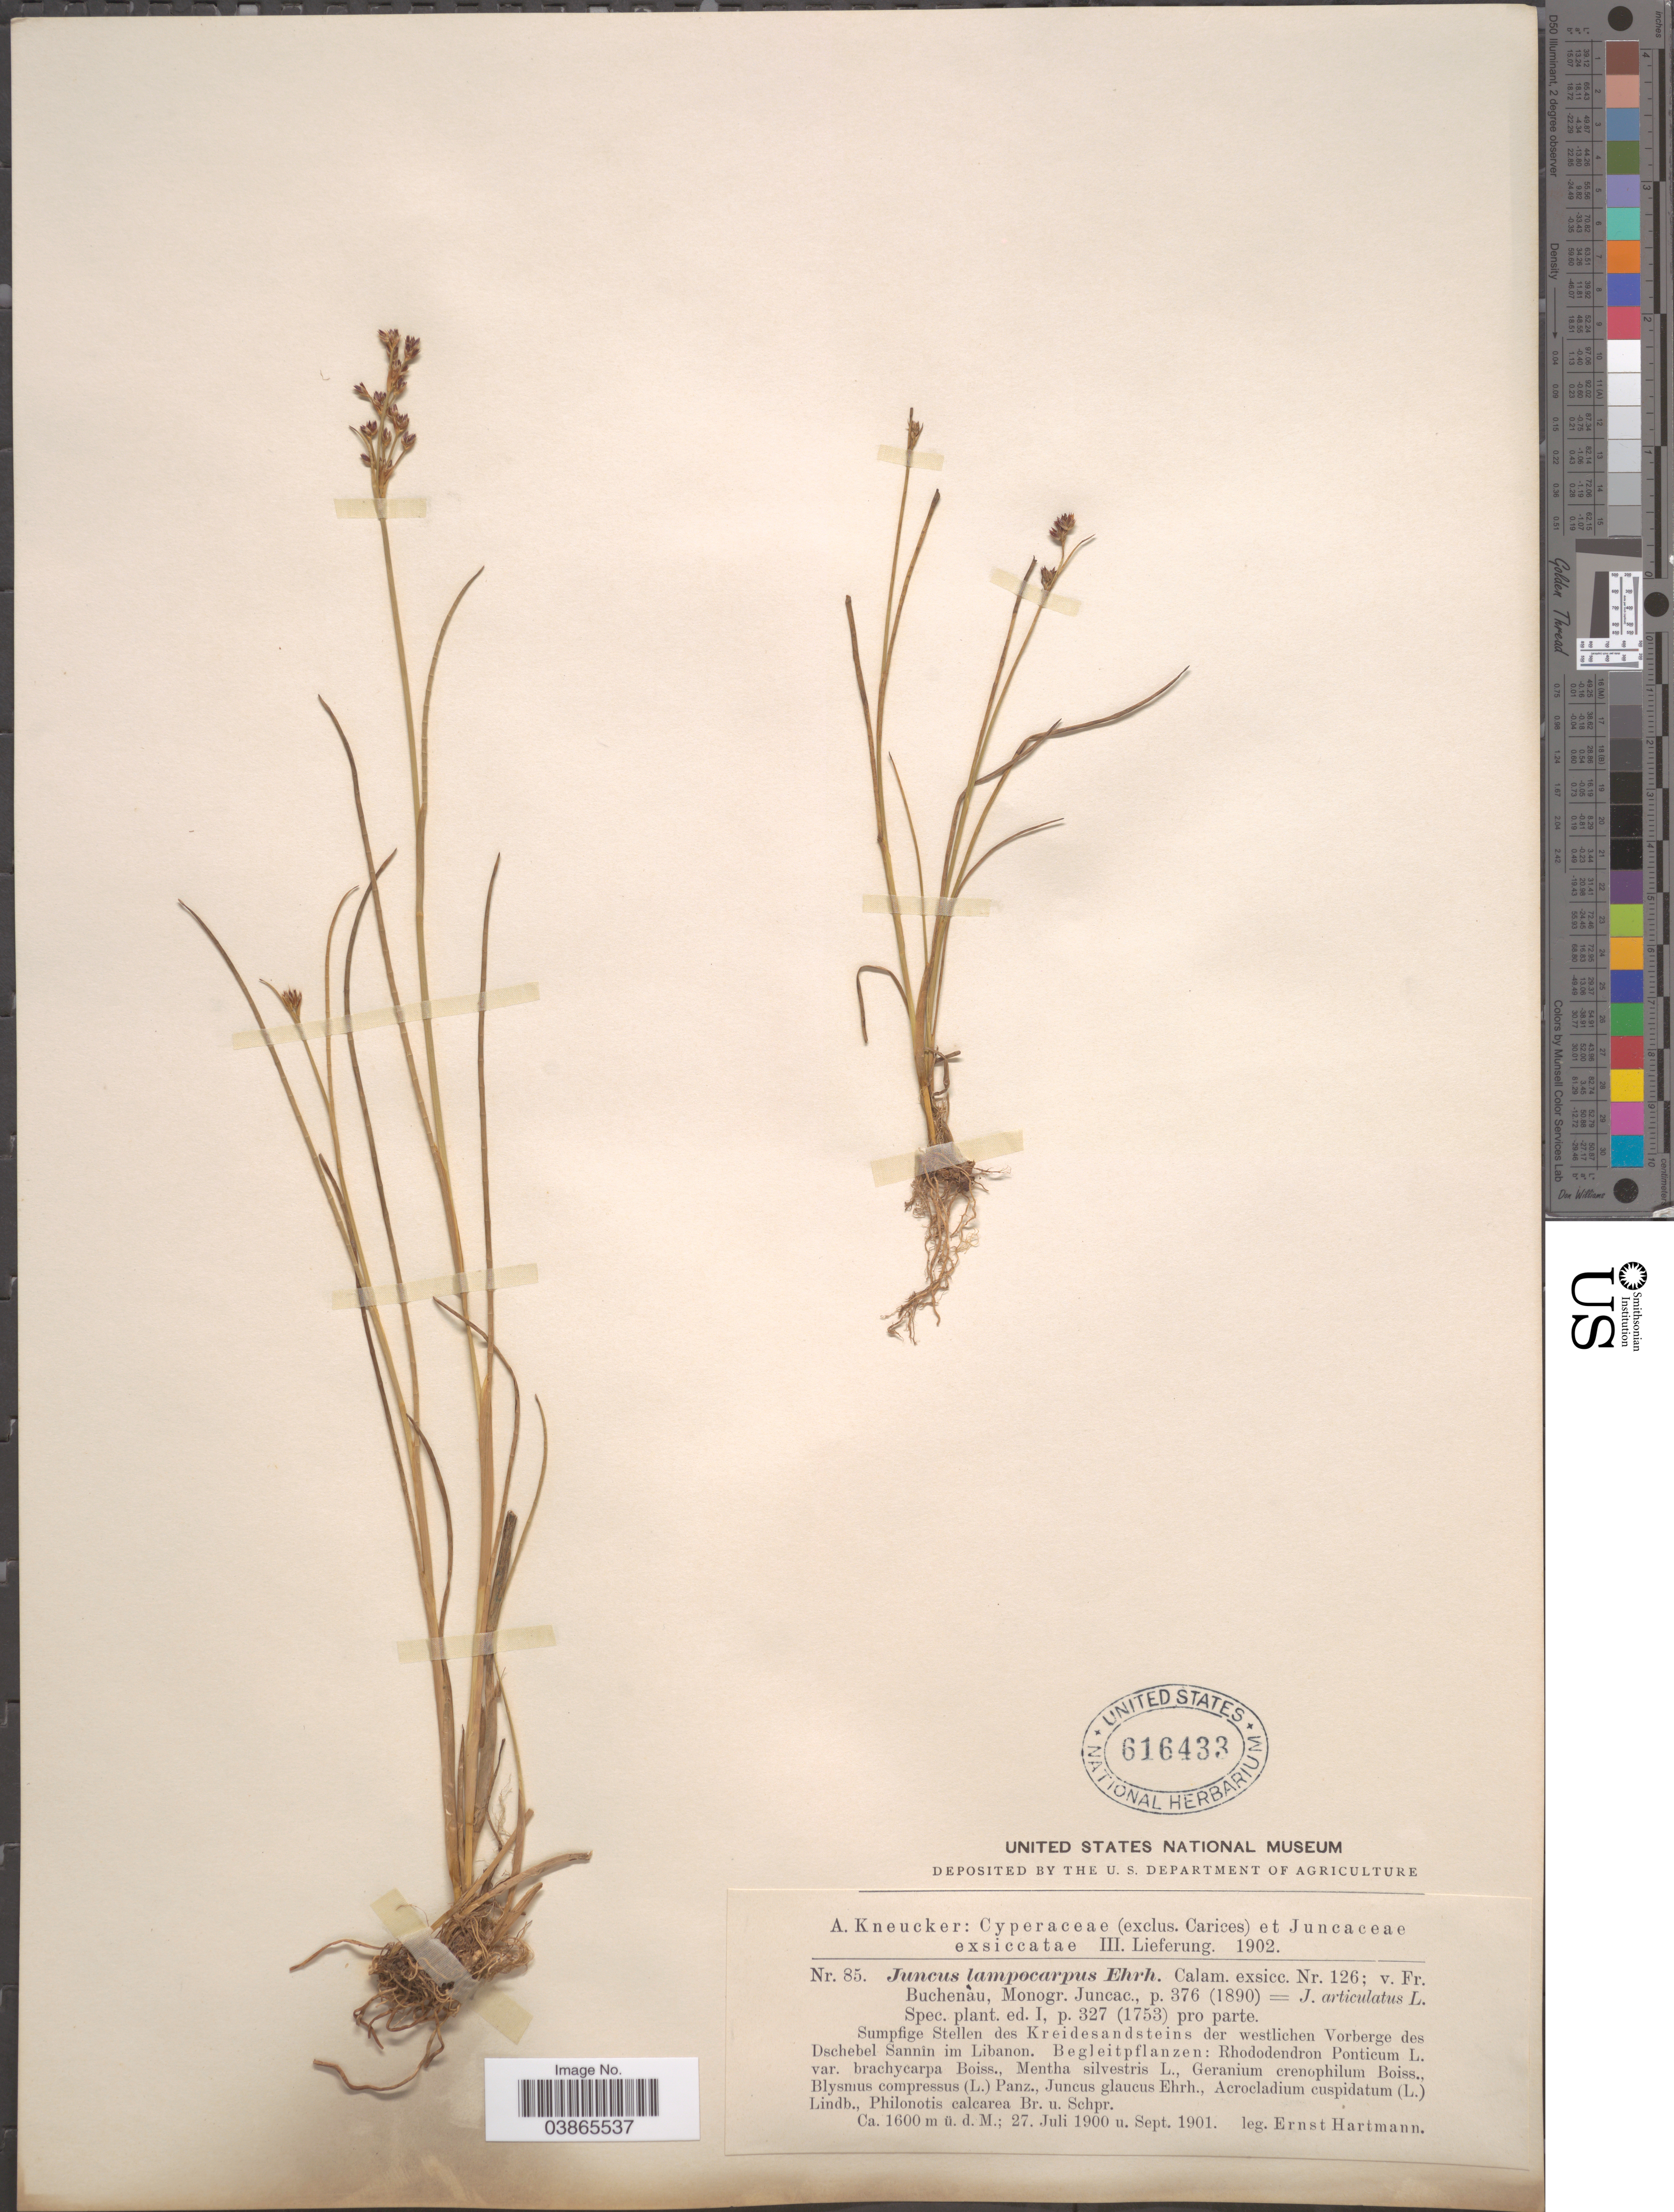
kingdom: Plantae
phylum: Tracheophyta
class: Liliopsida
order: Poales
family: Juncaceae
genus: Juncus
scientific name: Juncus lampocarpus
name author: Ehrh.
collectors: E. Hartmann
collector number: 85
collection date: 1900-07-27/1901-09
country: Lebanon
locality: Sumpfige Stellen des Kreidesandsteins der westlichen Vorberge des Dschebel Sannîn im Libanon.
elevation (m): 1600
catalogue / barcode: US 616433